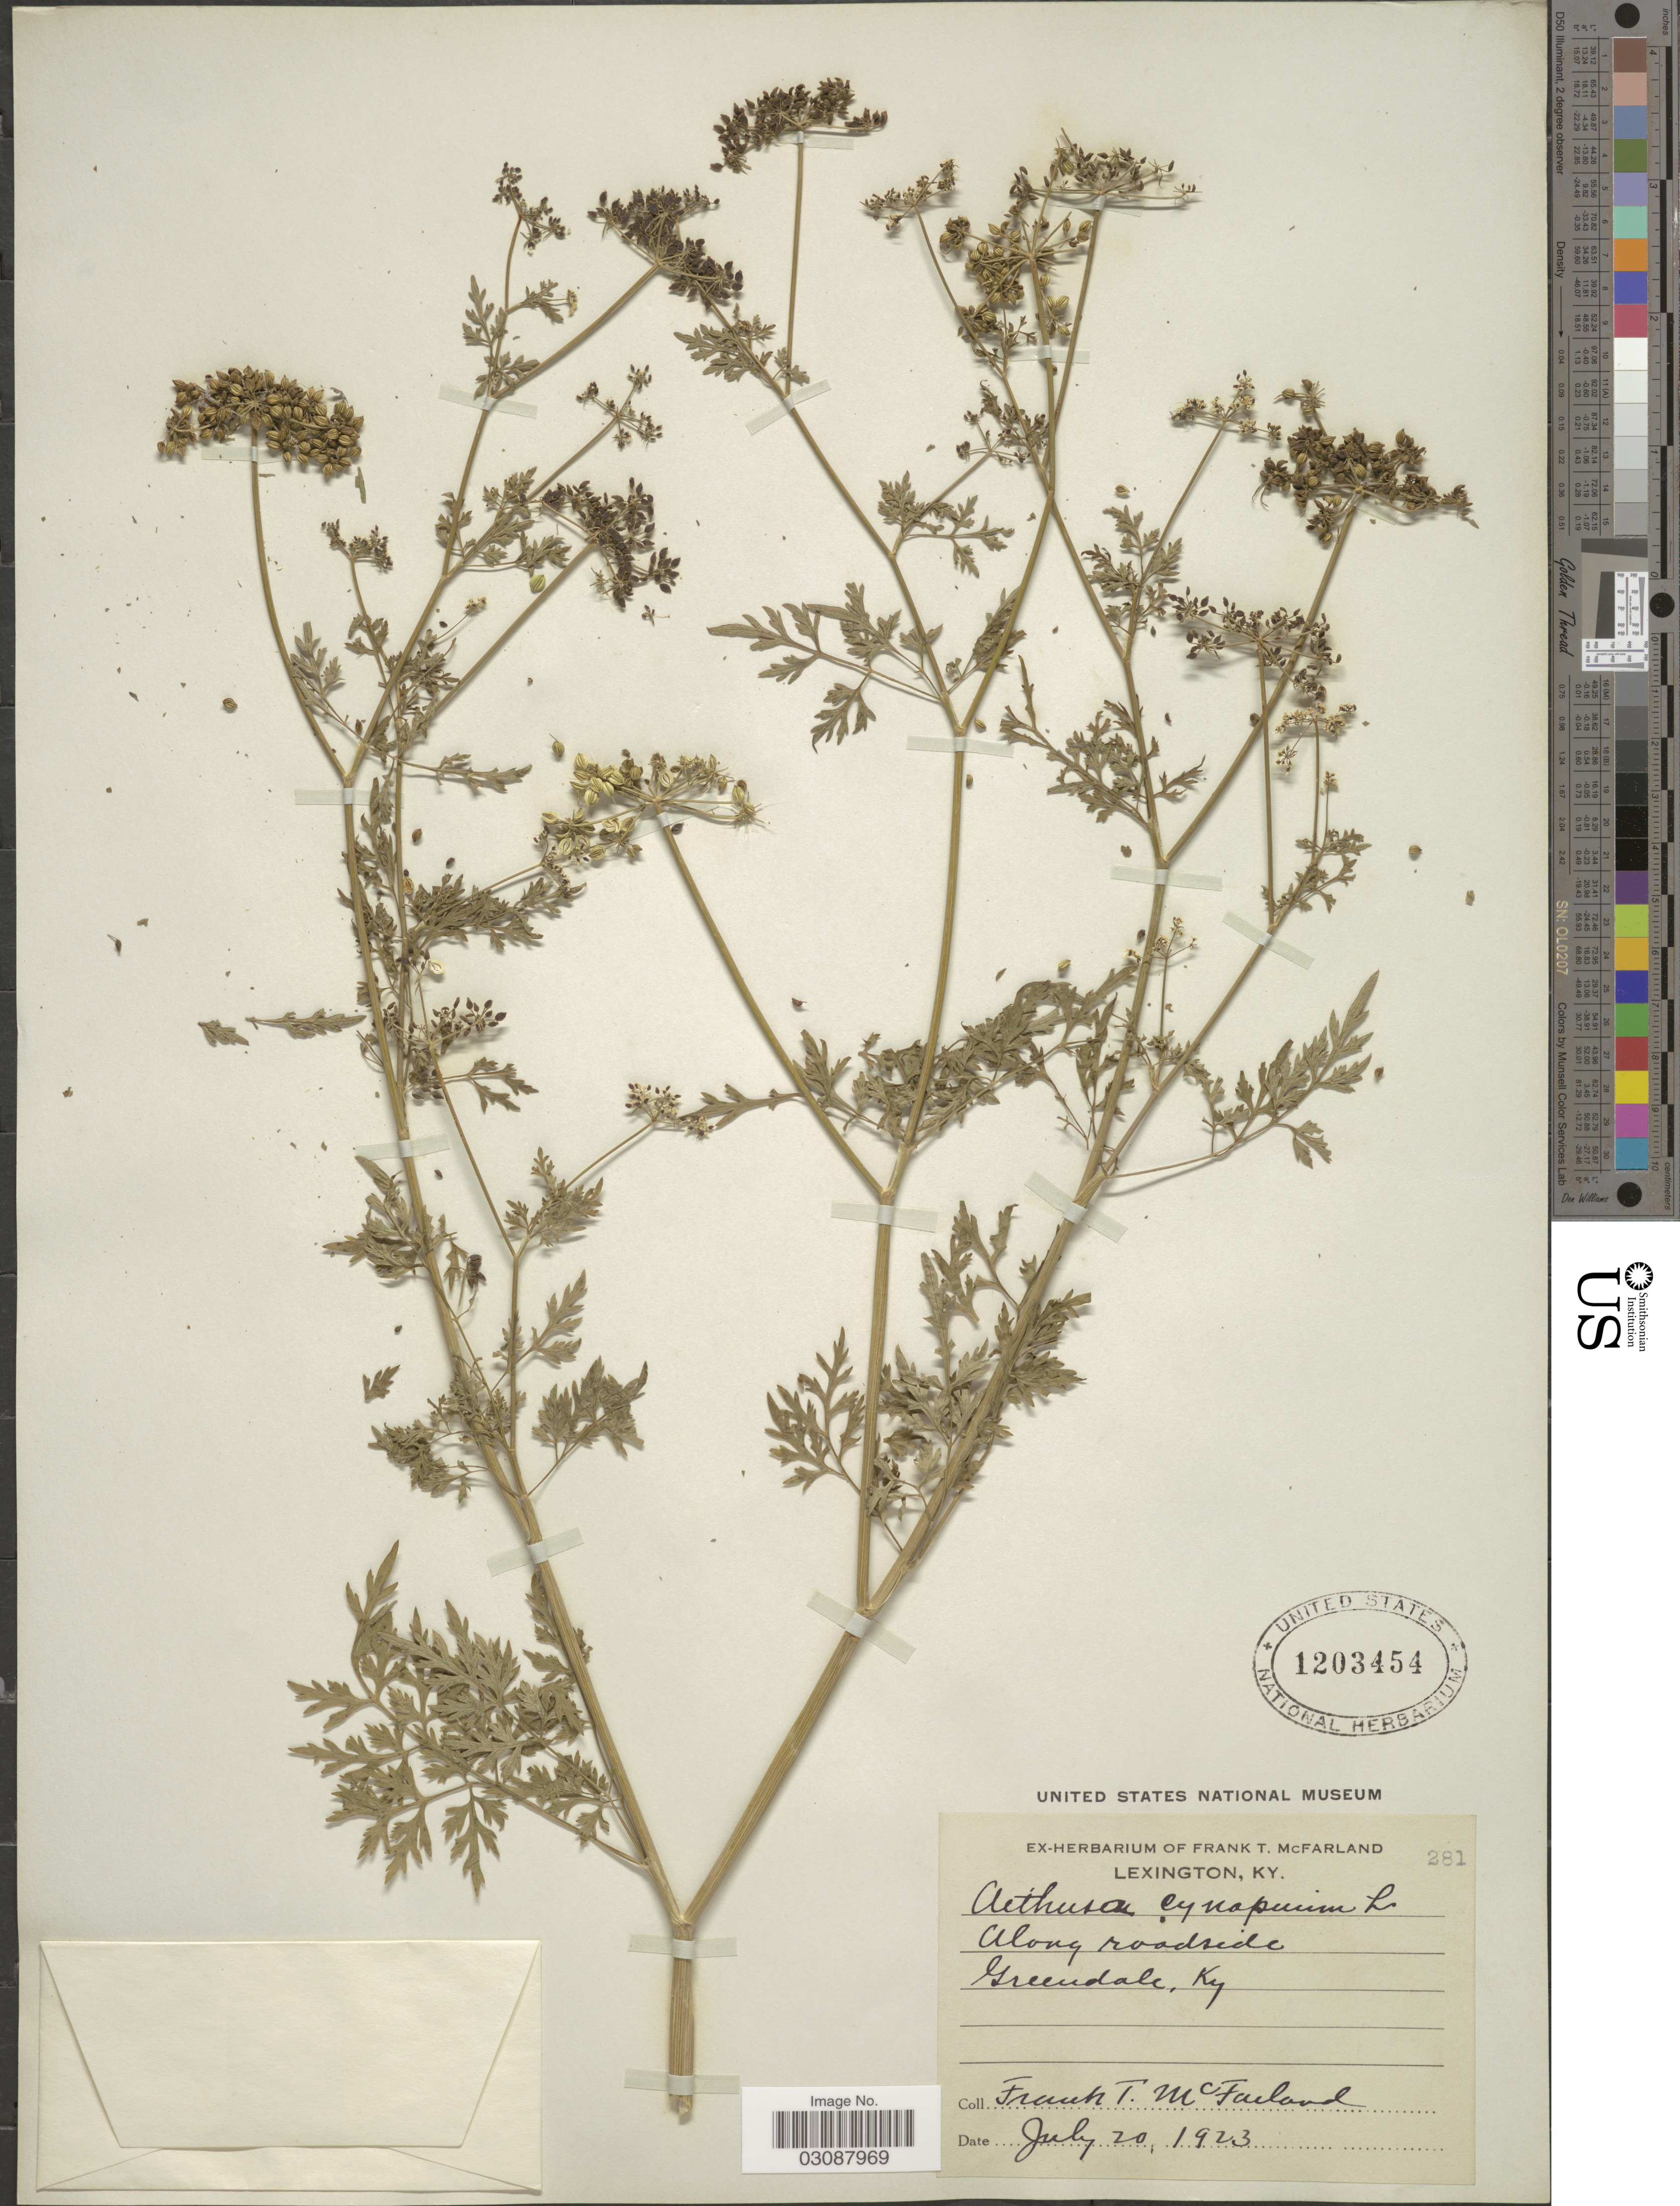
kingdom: Plantae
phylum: Tracheophyta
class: Magnoliopsida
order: Apiales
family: Apiaceae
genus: Aethusa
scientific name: Aethusa cynapium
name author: L.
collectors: F. McFarland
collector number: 281?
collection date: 1923-07-20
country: United States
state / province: Kentucky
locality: Along roadside. Greendale, Ky.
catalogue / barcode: US 1203454